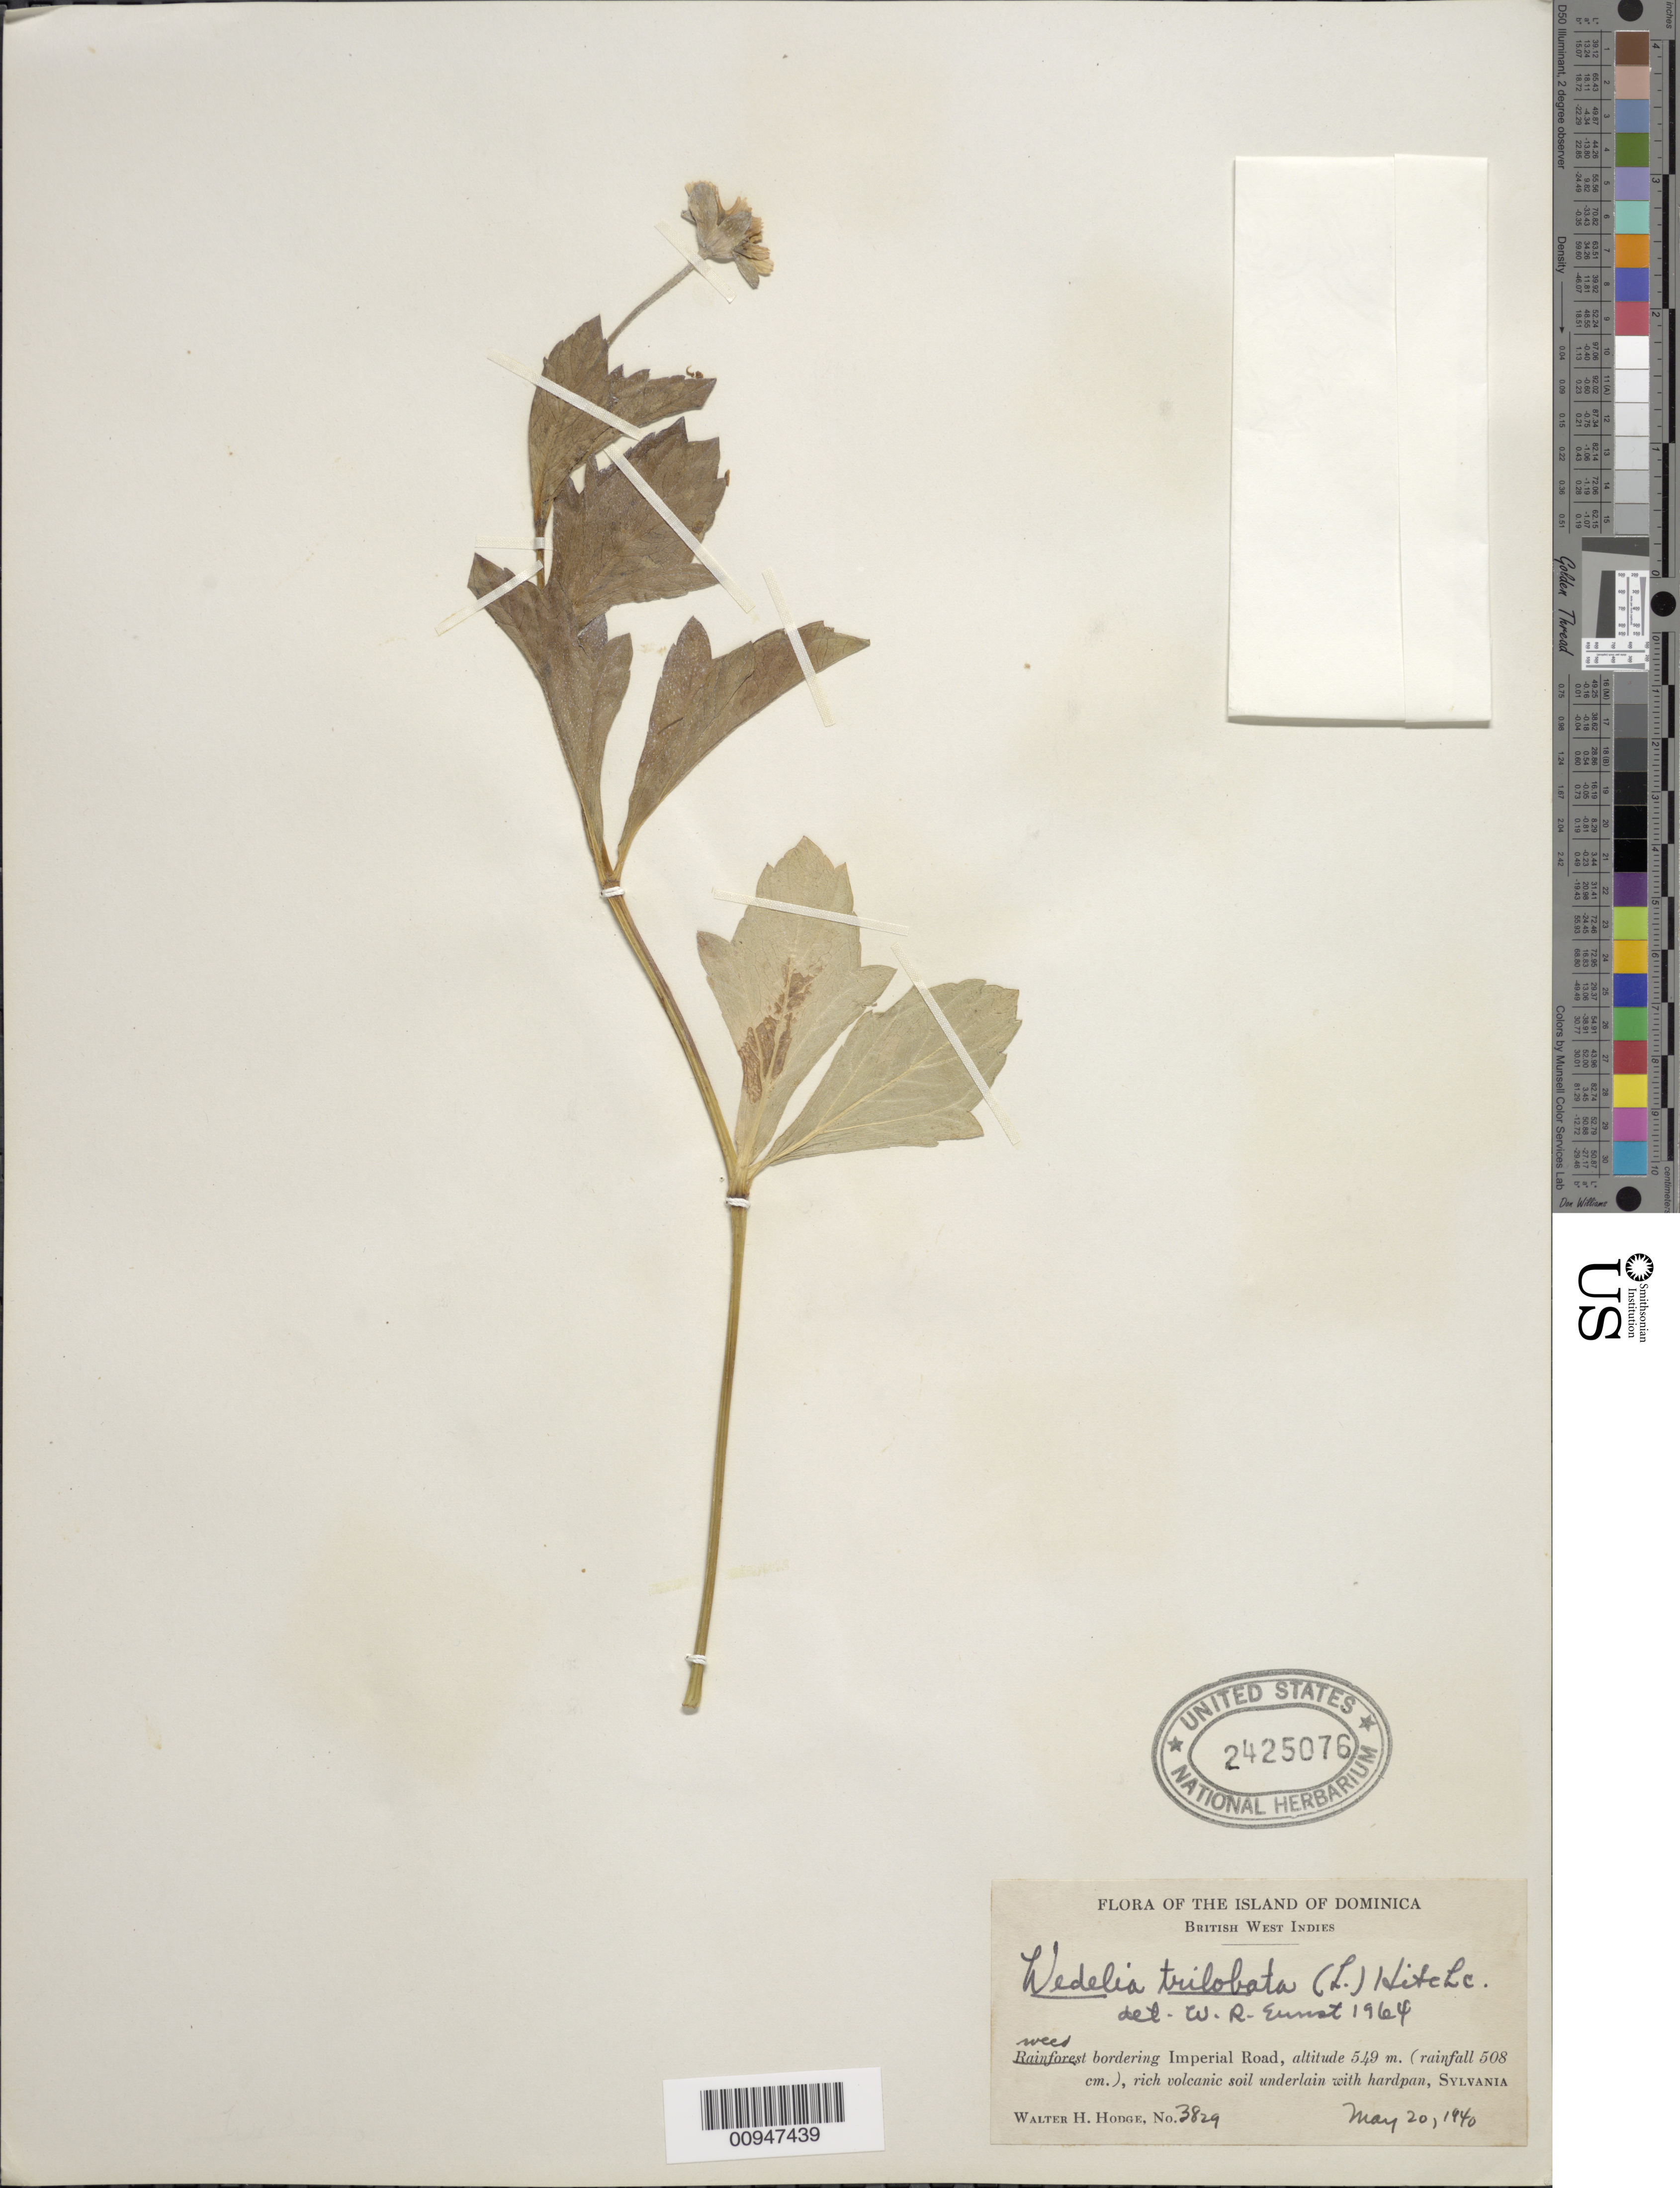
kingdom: Plantae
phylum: Tracheophyta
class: Magnoliopsida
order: Asterales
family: Asteraceae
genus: Sphagneticola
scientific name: Sphagneticola trilobata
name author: (L.) Pruski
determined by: Ernst, W. R., (US), NMNH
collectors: W. Hodge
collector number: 3829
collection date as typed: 20 May 1940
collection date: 1940-05-20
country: Dominica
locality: Sylvania, bordering Imperial Road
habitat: Bordering road, rich volcanic soil underlain with hardpan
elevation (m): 549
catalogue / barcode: US 2425076